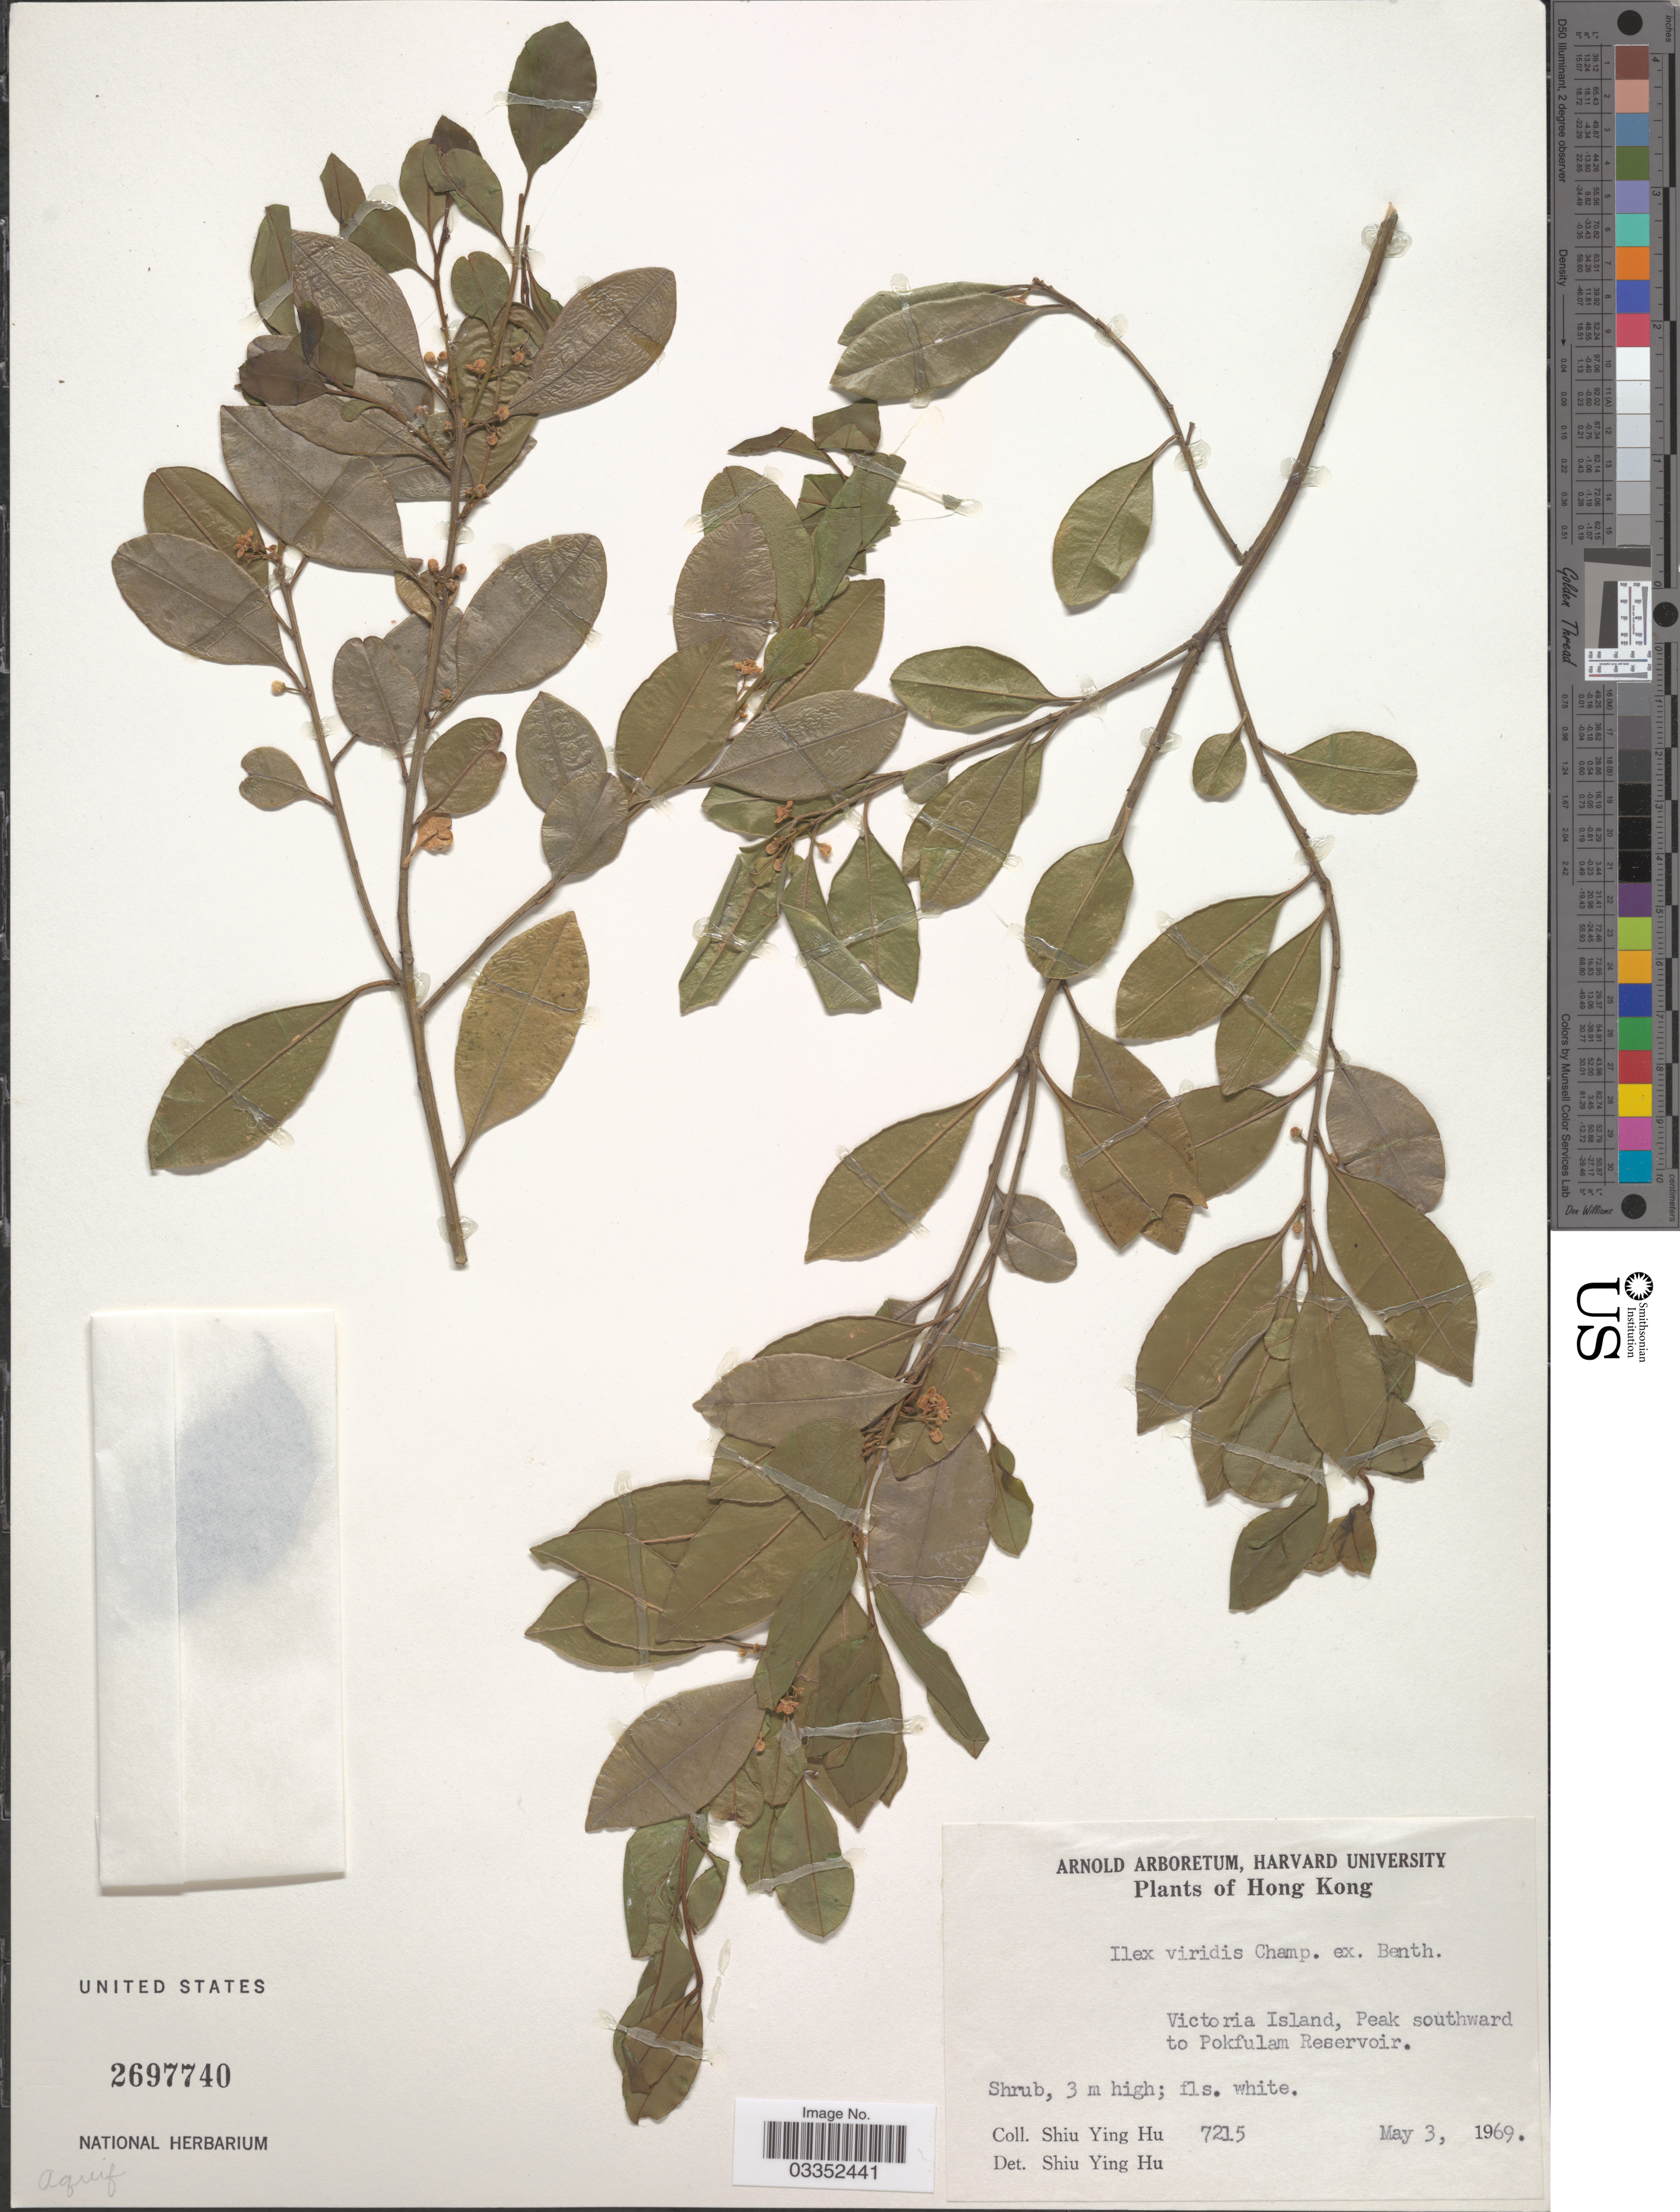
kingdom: Plantae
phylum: Tracheophyta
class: Magnoliopsida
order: Aquifoliales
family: Aquifoliaceae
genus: Ilex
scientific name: Ilex viridis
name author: Champ. ex Benth.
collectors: S. Y. Hu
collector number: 7215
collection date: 1969-05-03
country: China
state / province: Hong Kong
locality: Victoria Island, Peak southward to Pokfulam Reservoir.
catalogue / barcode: US 2697740